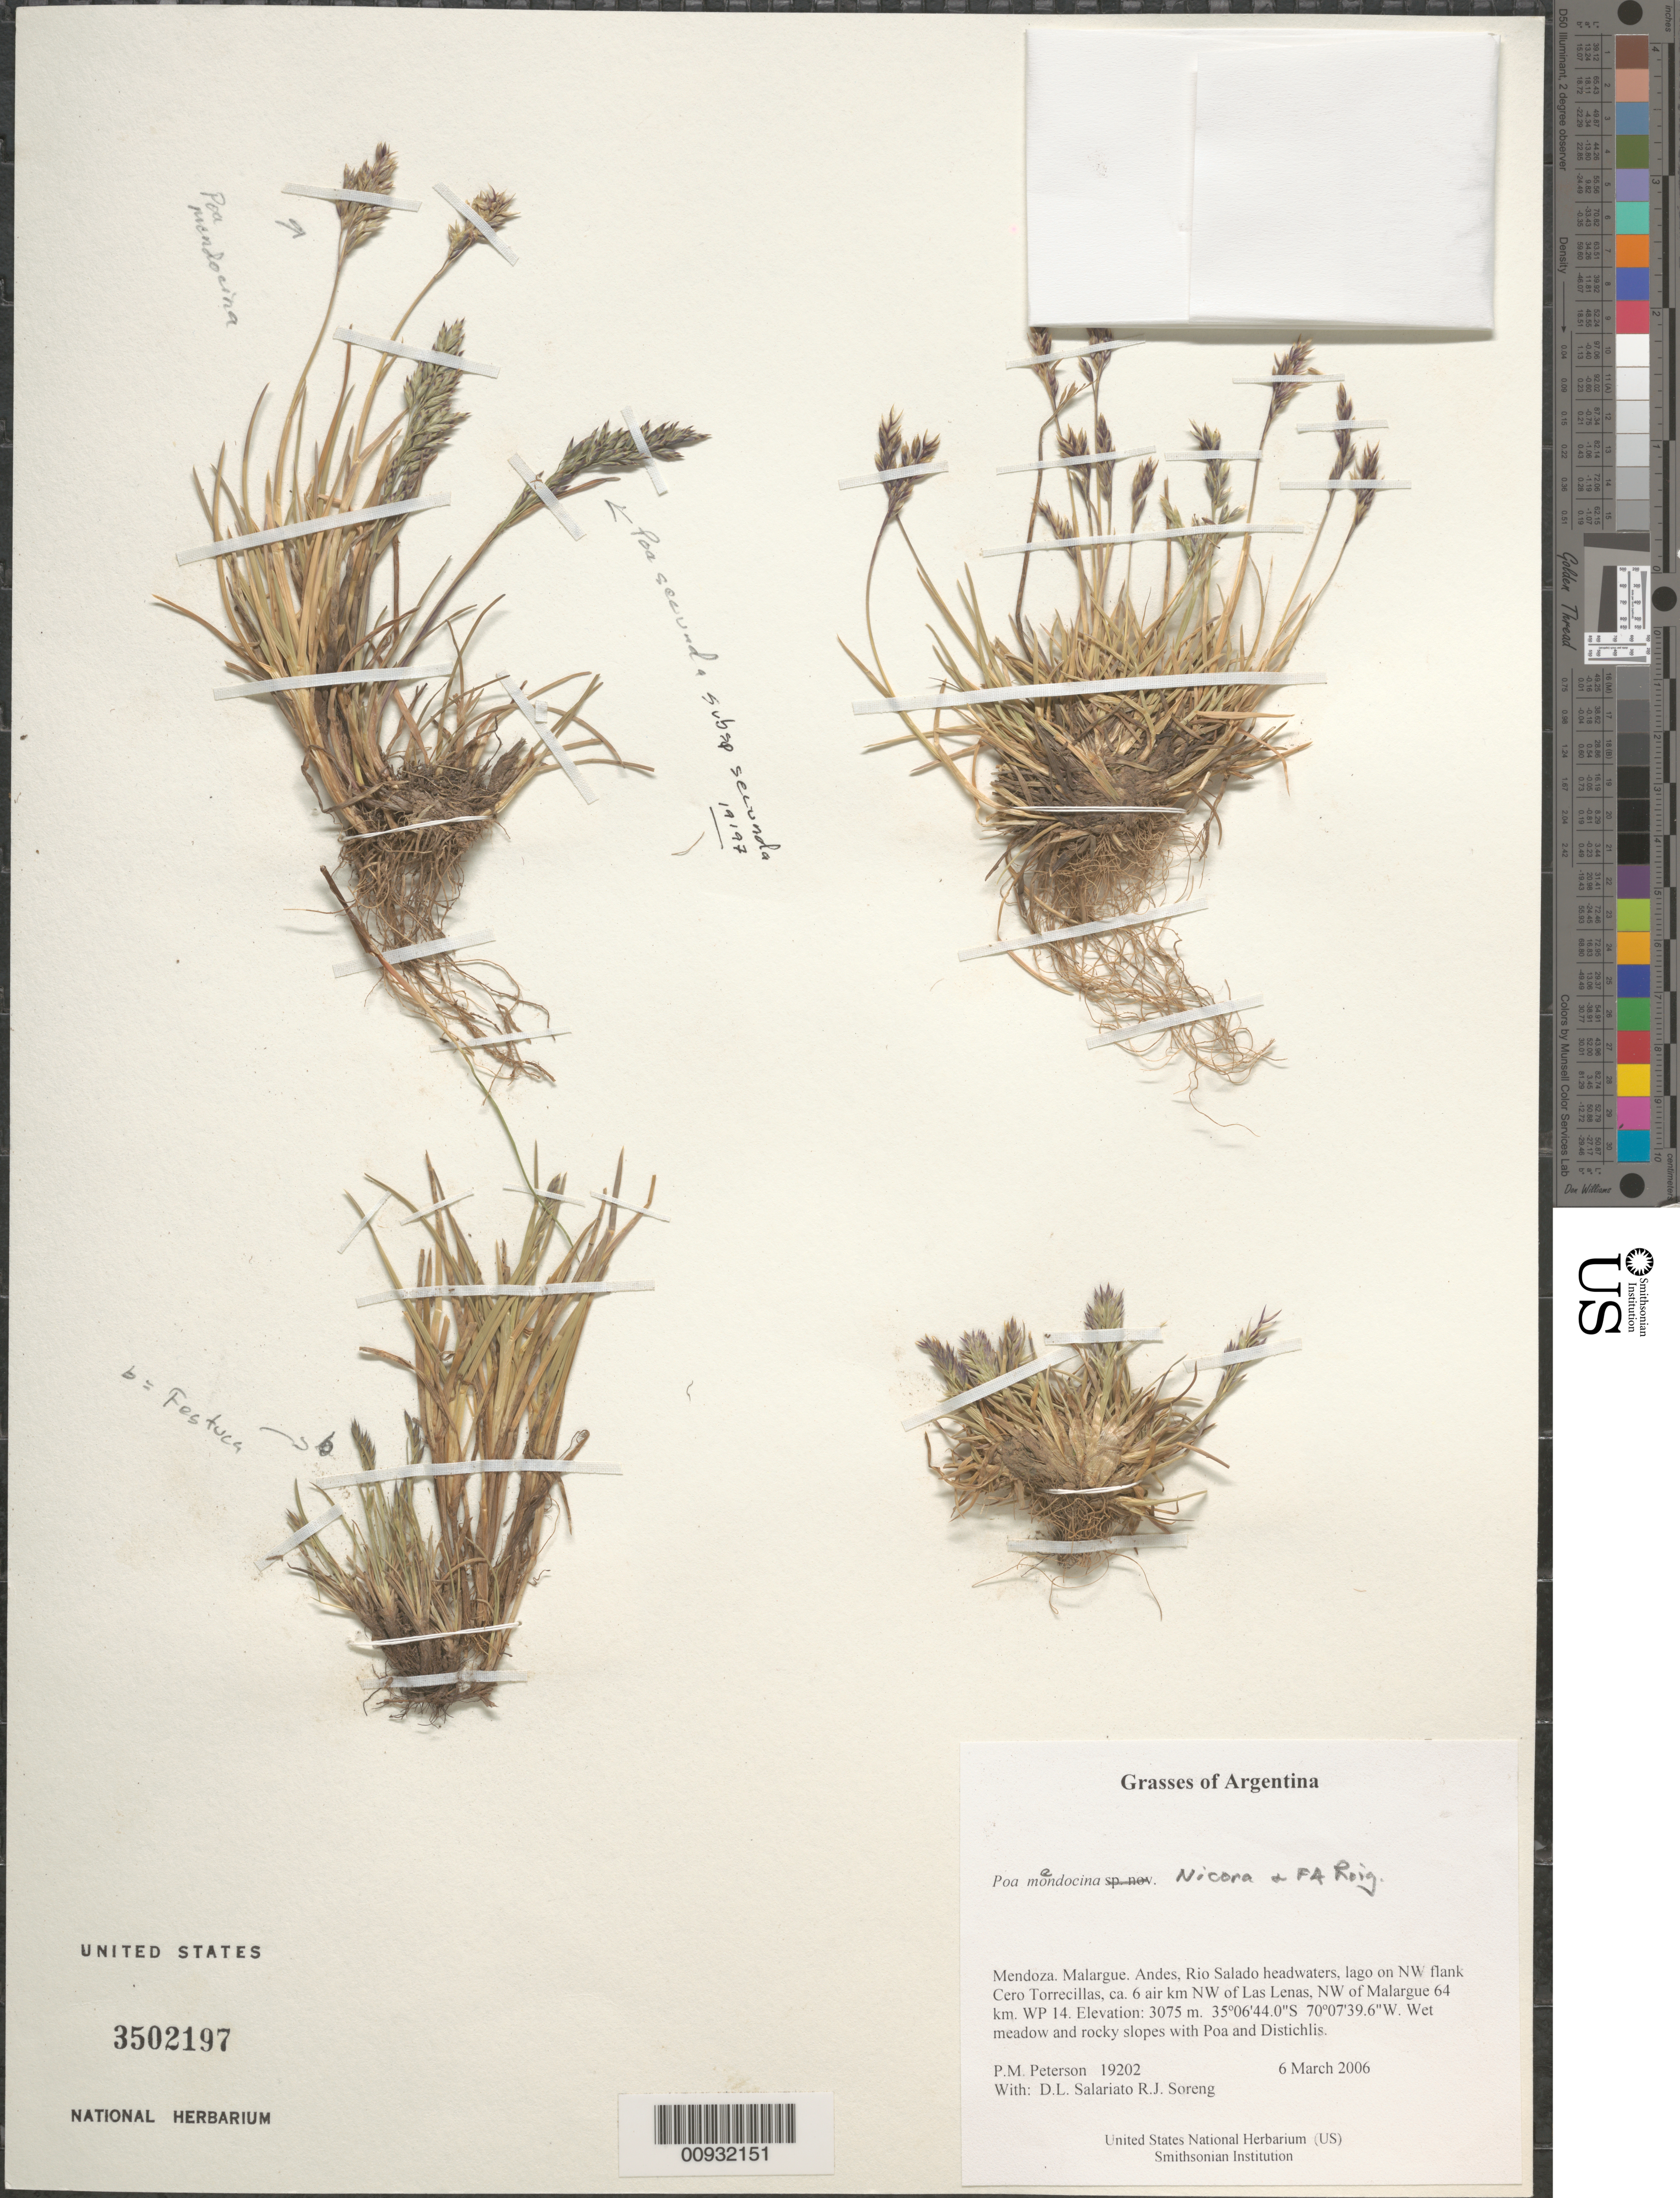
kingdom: Plantae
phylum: Tracheophyta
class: Liliopsida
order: Poales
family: Poaceae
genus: Poa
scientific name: Poa mendocina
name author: Nicora & F.A. Roig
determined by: Soreng, Robert J., Research Associate (BOT), Smithsonian Institution - National Museum of Natural History (UNITED STATES)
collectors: P. M. Peterson, R. J. Soreng, D. Salariato & A. Panizza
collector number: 19202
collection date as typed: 06 Mar 2006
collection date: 2006-03-06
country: Argentina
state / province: Mendoza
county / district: Malargue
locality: Andes, Rio Salado headwaters, lago on NW flank Cero Torrecillas, ca. 6 air km NW of Las Lenas, NW of Malargue 64 km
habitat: Wet meadow and rocky slopes with Poa and Distichlis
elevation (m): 3075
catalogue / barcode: US 3502197